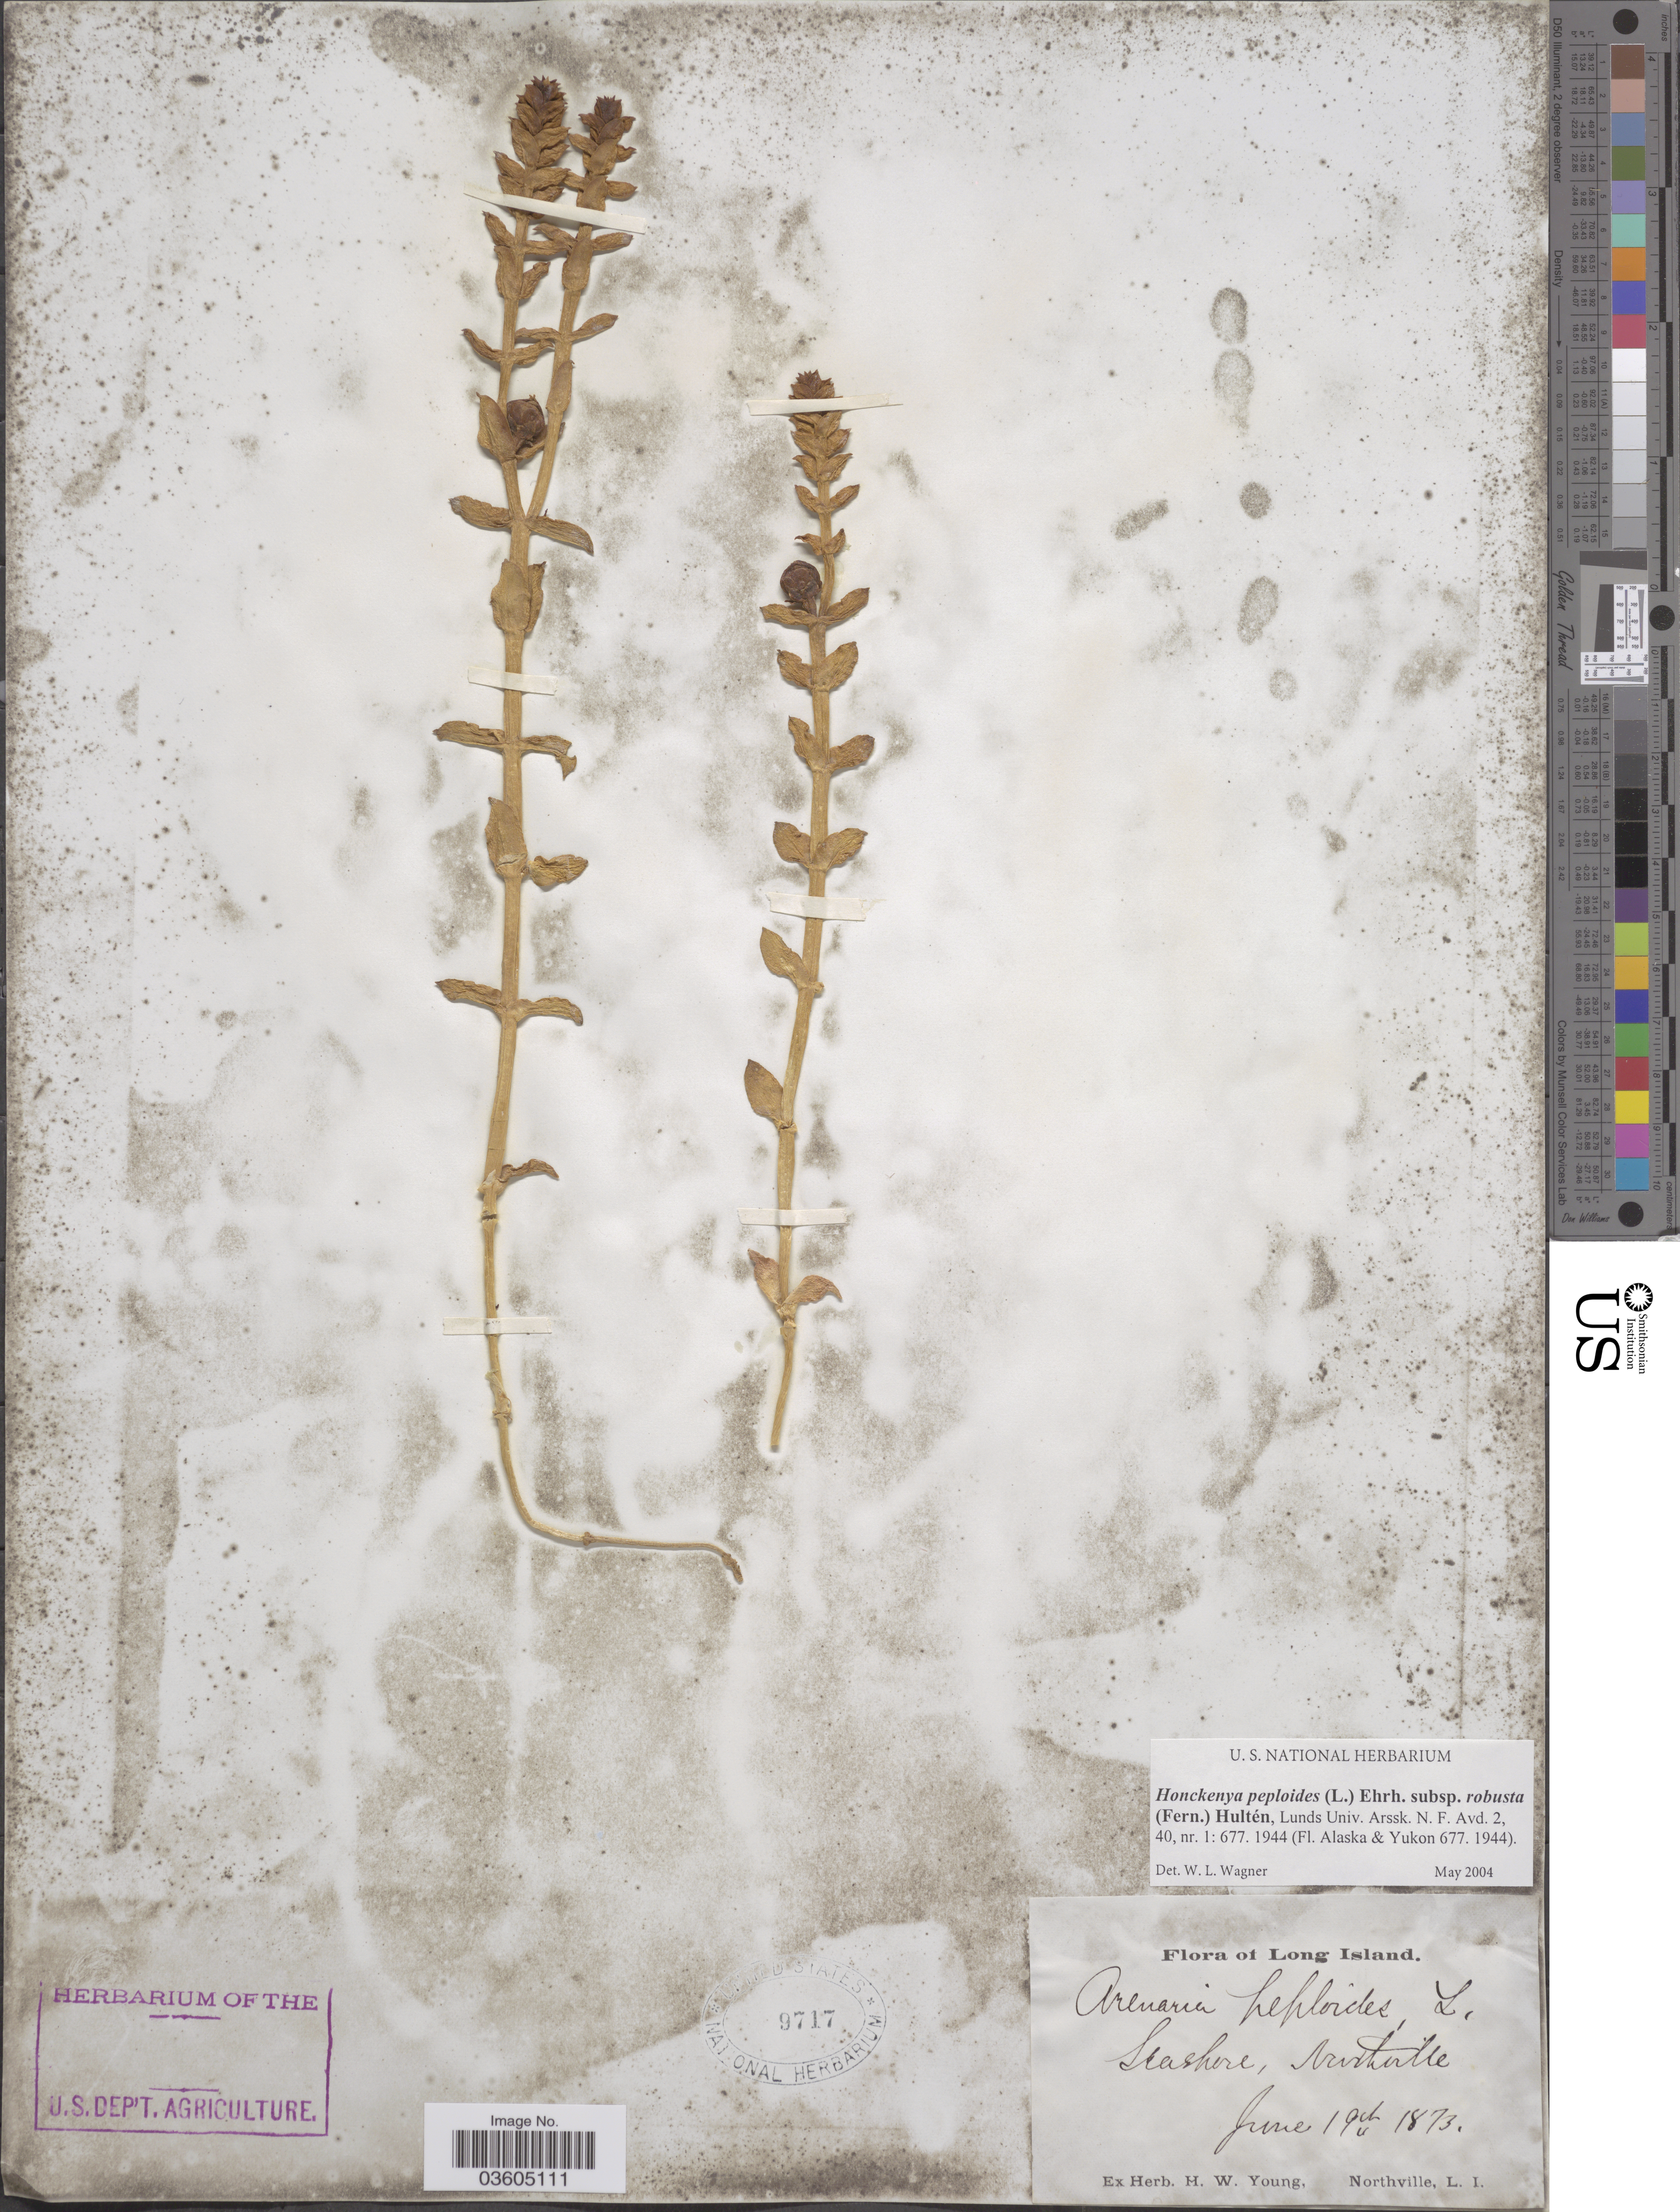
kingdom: Plantae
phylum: Tracheophyta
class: Magnoliopsida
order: Caryophyllales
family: Caryophyllaceae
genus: Honckenya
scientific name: Honckenya peploides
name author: (L.) Ehrh.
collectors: ex herb. H.W. Young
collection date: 1873-06-19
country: United States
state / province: New York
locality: Long Island. Seashore, Northville.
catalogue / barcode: US 9717